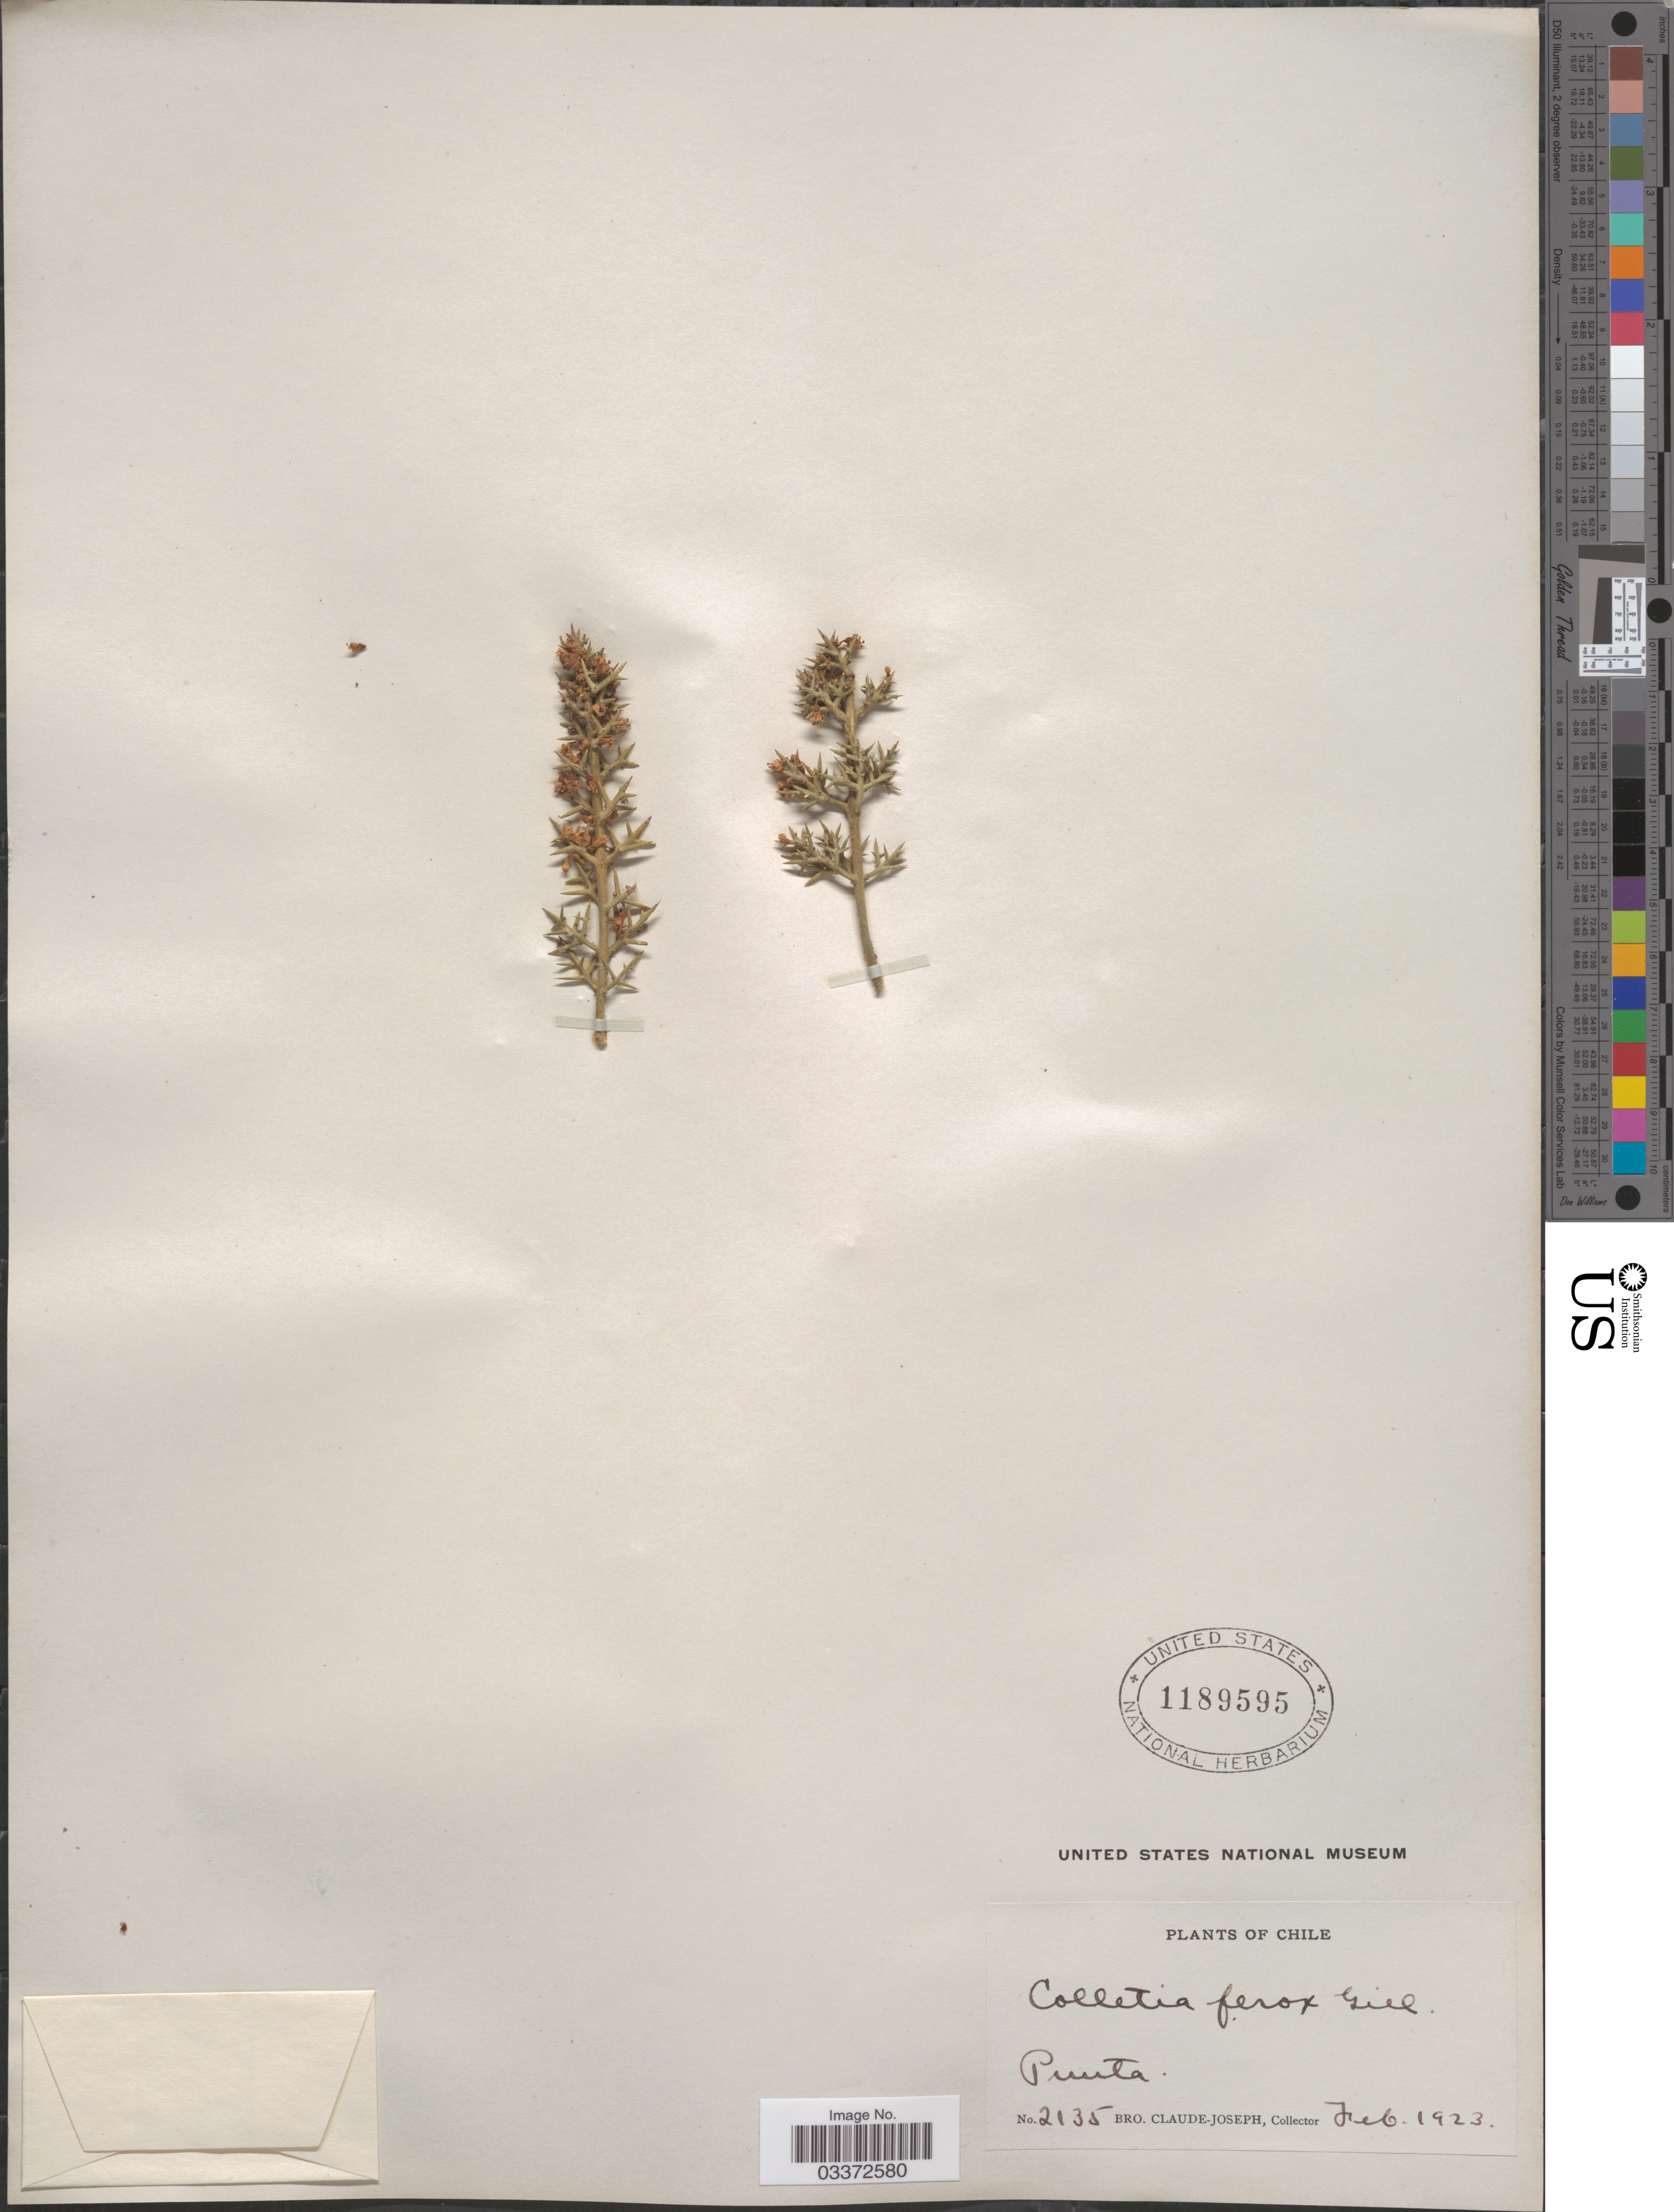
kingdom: Plantae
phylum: Tracheophyta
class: Magnoliopsida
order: Rosales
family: Rhamnaceae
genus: Colletia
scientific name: Colletia ferox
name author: Gillies & Hook.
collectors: Bro. Claude-Joseph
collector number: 2135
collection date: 1923-02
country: Chile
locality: Punta.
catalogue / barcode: US 1189595